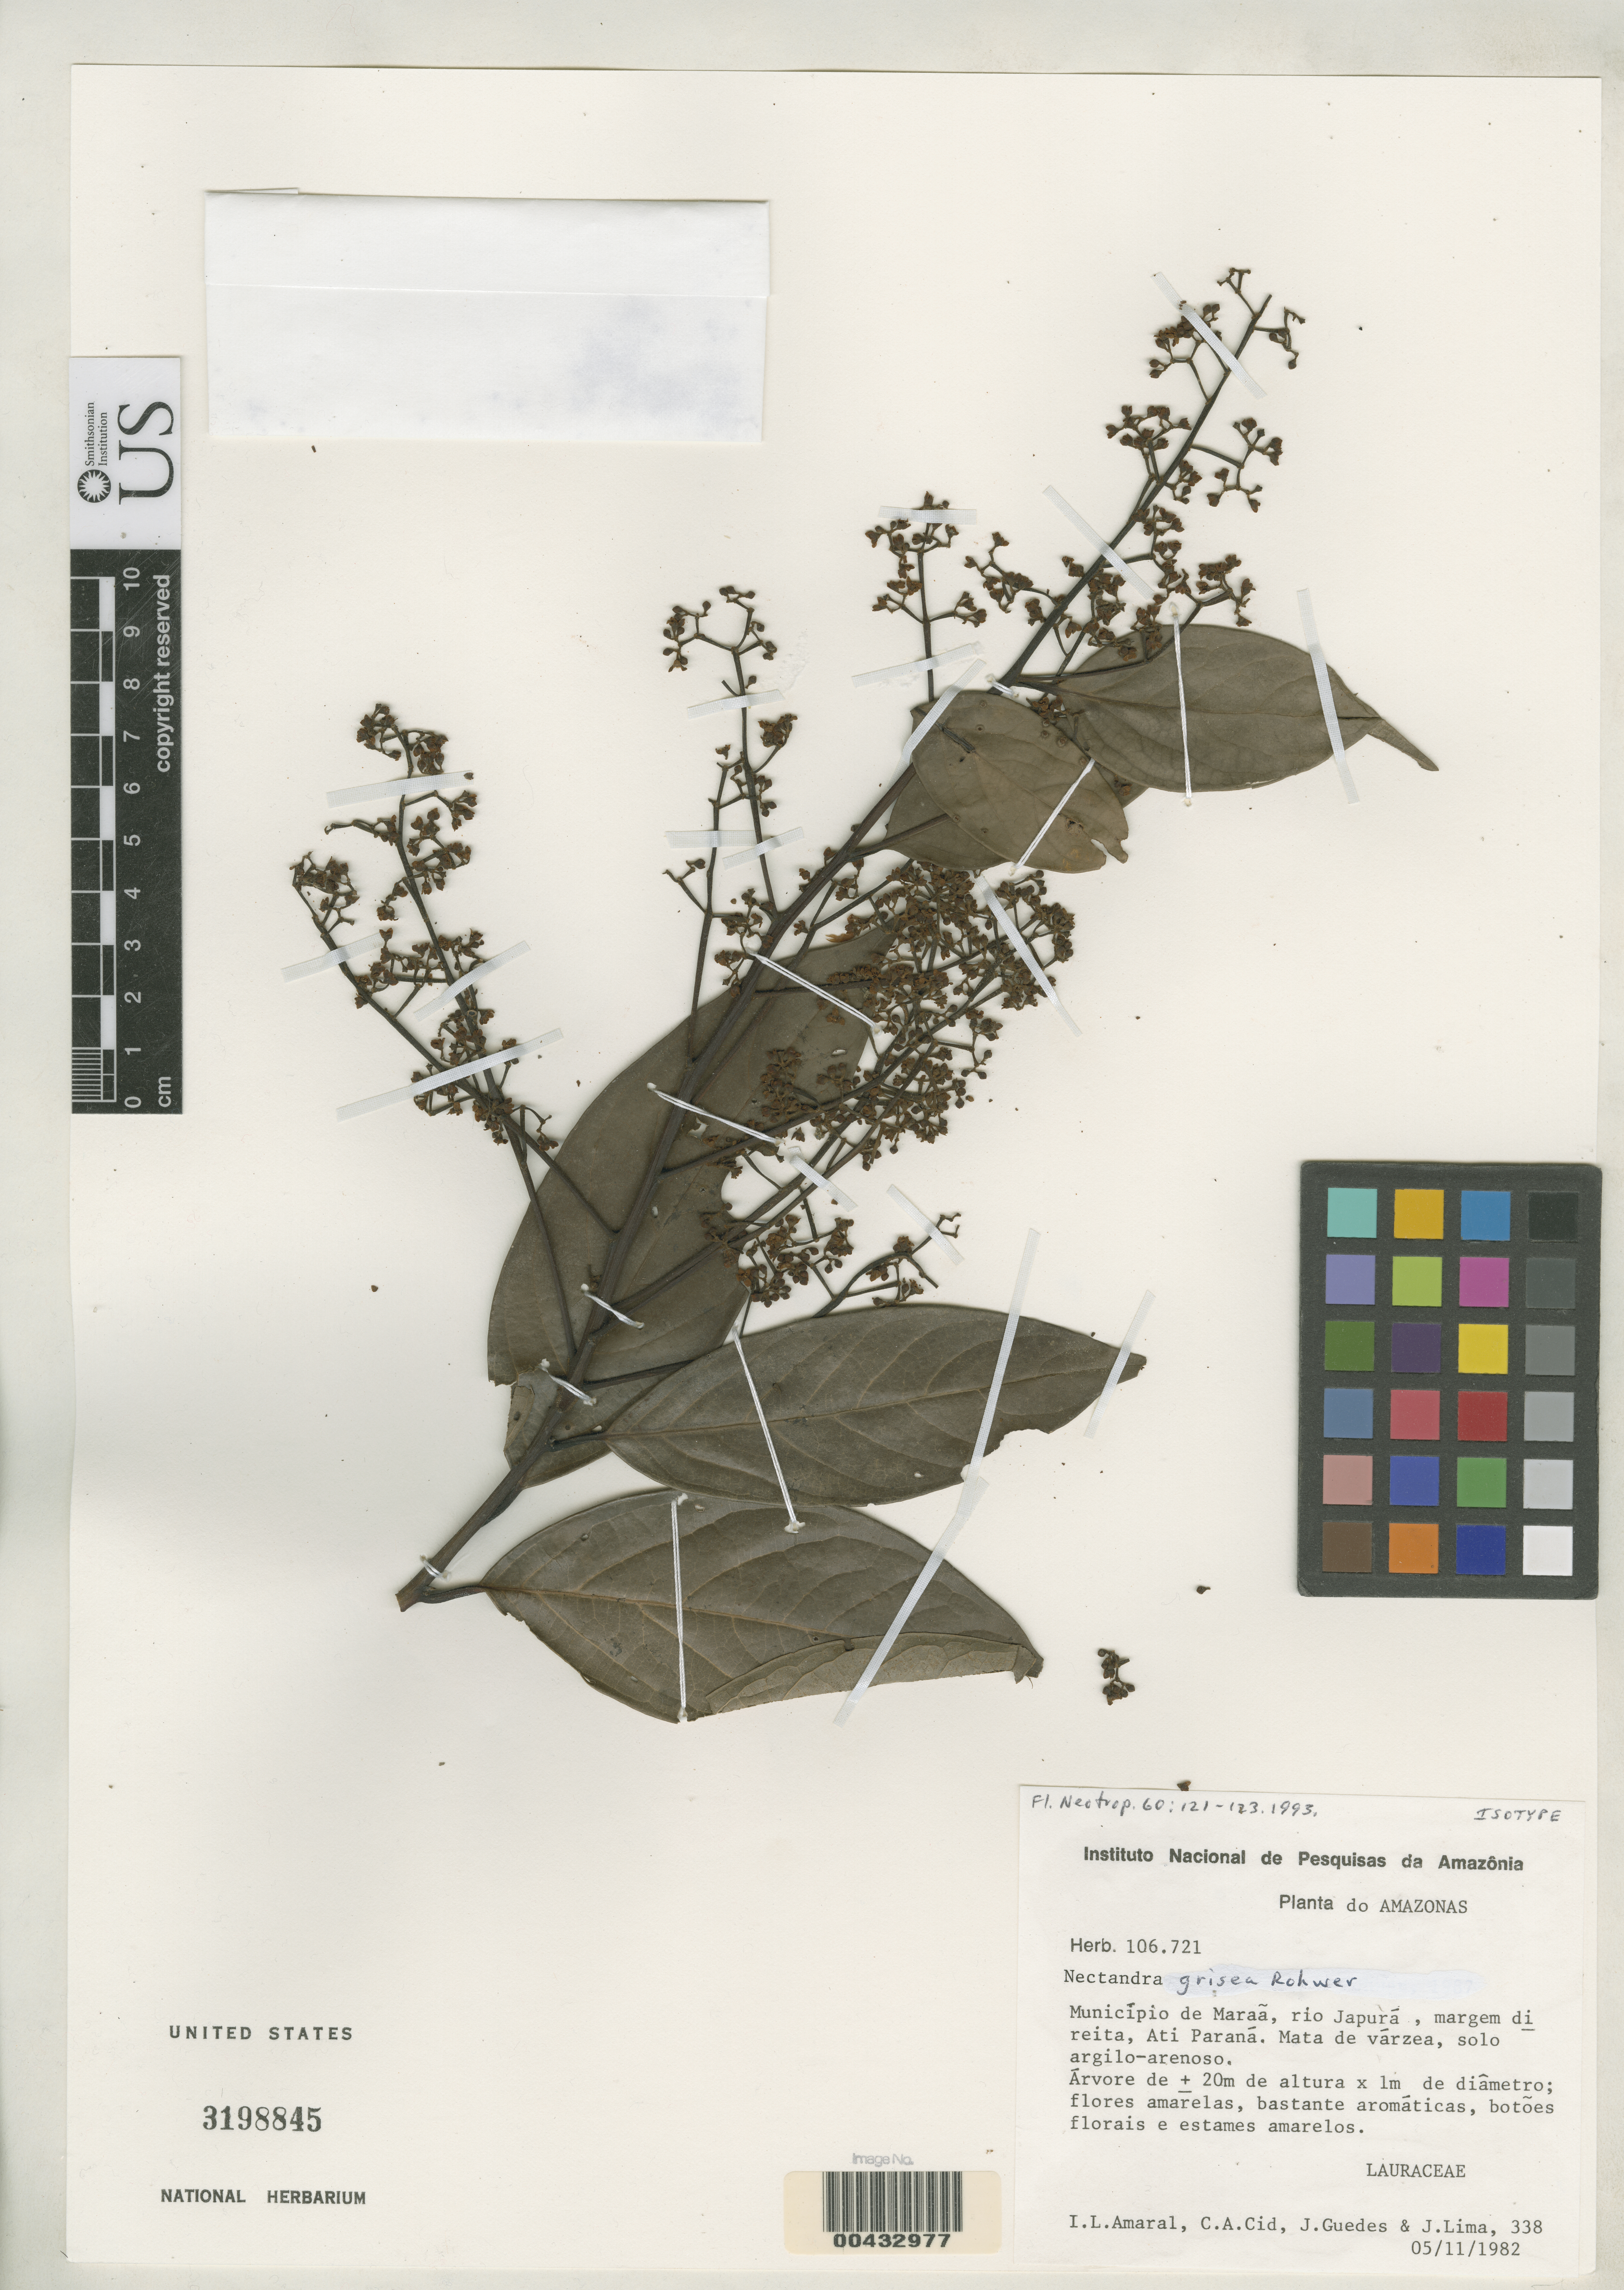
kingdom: Plantae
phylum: Tracheophyta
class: Magnoliopsida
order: Laurales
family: Lauraceae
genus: Nectandra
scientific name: Nectandra grisea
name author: Rohwer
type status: Isotype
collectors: I. L. Amaral, C. A. Cid Ferreira, J. Guedes & J. Lima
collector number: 338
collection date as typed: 05 Nov 1982 or 11 May 1982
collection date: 1982-05-11 or 1982-11-05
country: Brazil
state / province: Amazonas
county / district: Maraã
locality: Rio Japura, Margem di Reita, ati Parana.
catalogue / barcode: US 3198845